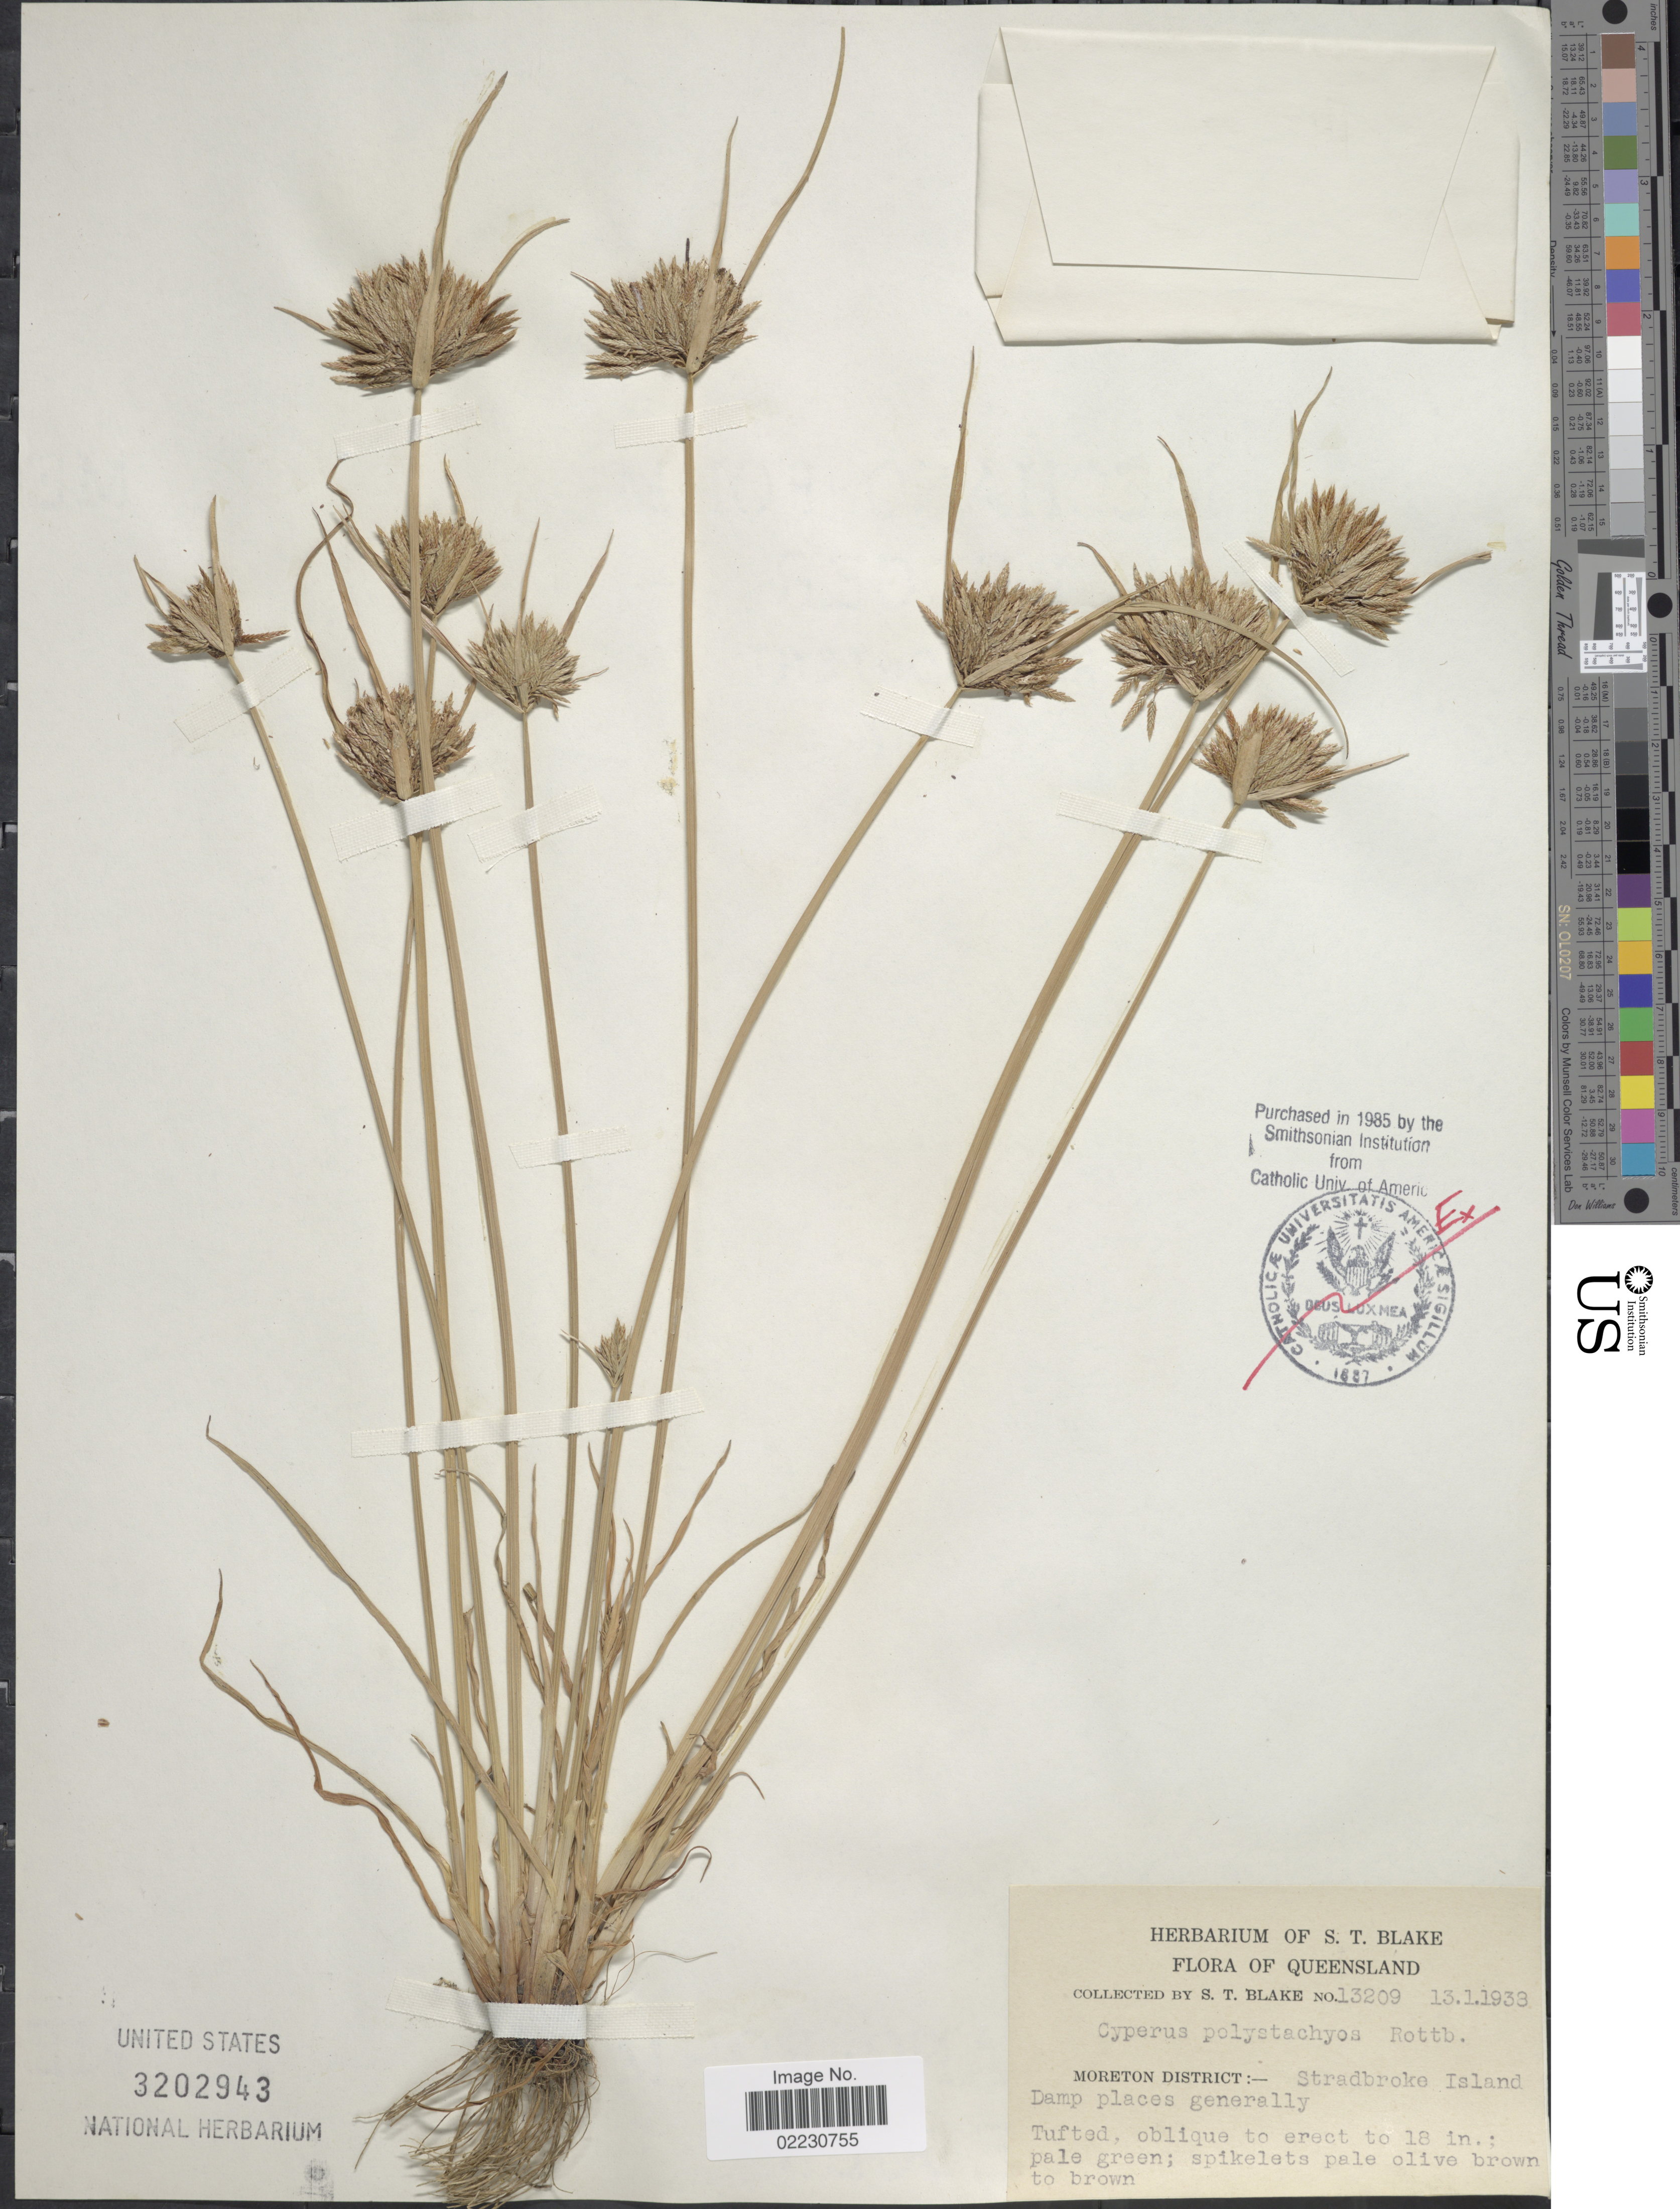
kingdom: Plantae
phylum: Tracheophyta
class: Liliopsida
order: Poales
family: Cyperaceae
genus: Cyperus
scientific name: Cyperus polystachyos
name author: Rottb.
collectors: S. T. Blake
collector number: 13209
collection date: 1938-01-13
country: Australia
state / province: Queensland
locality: Moreton District, Stradbroke Island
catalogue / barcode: US 3202943